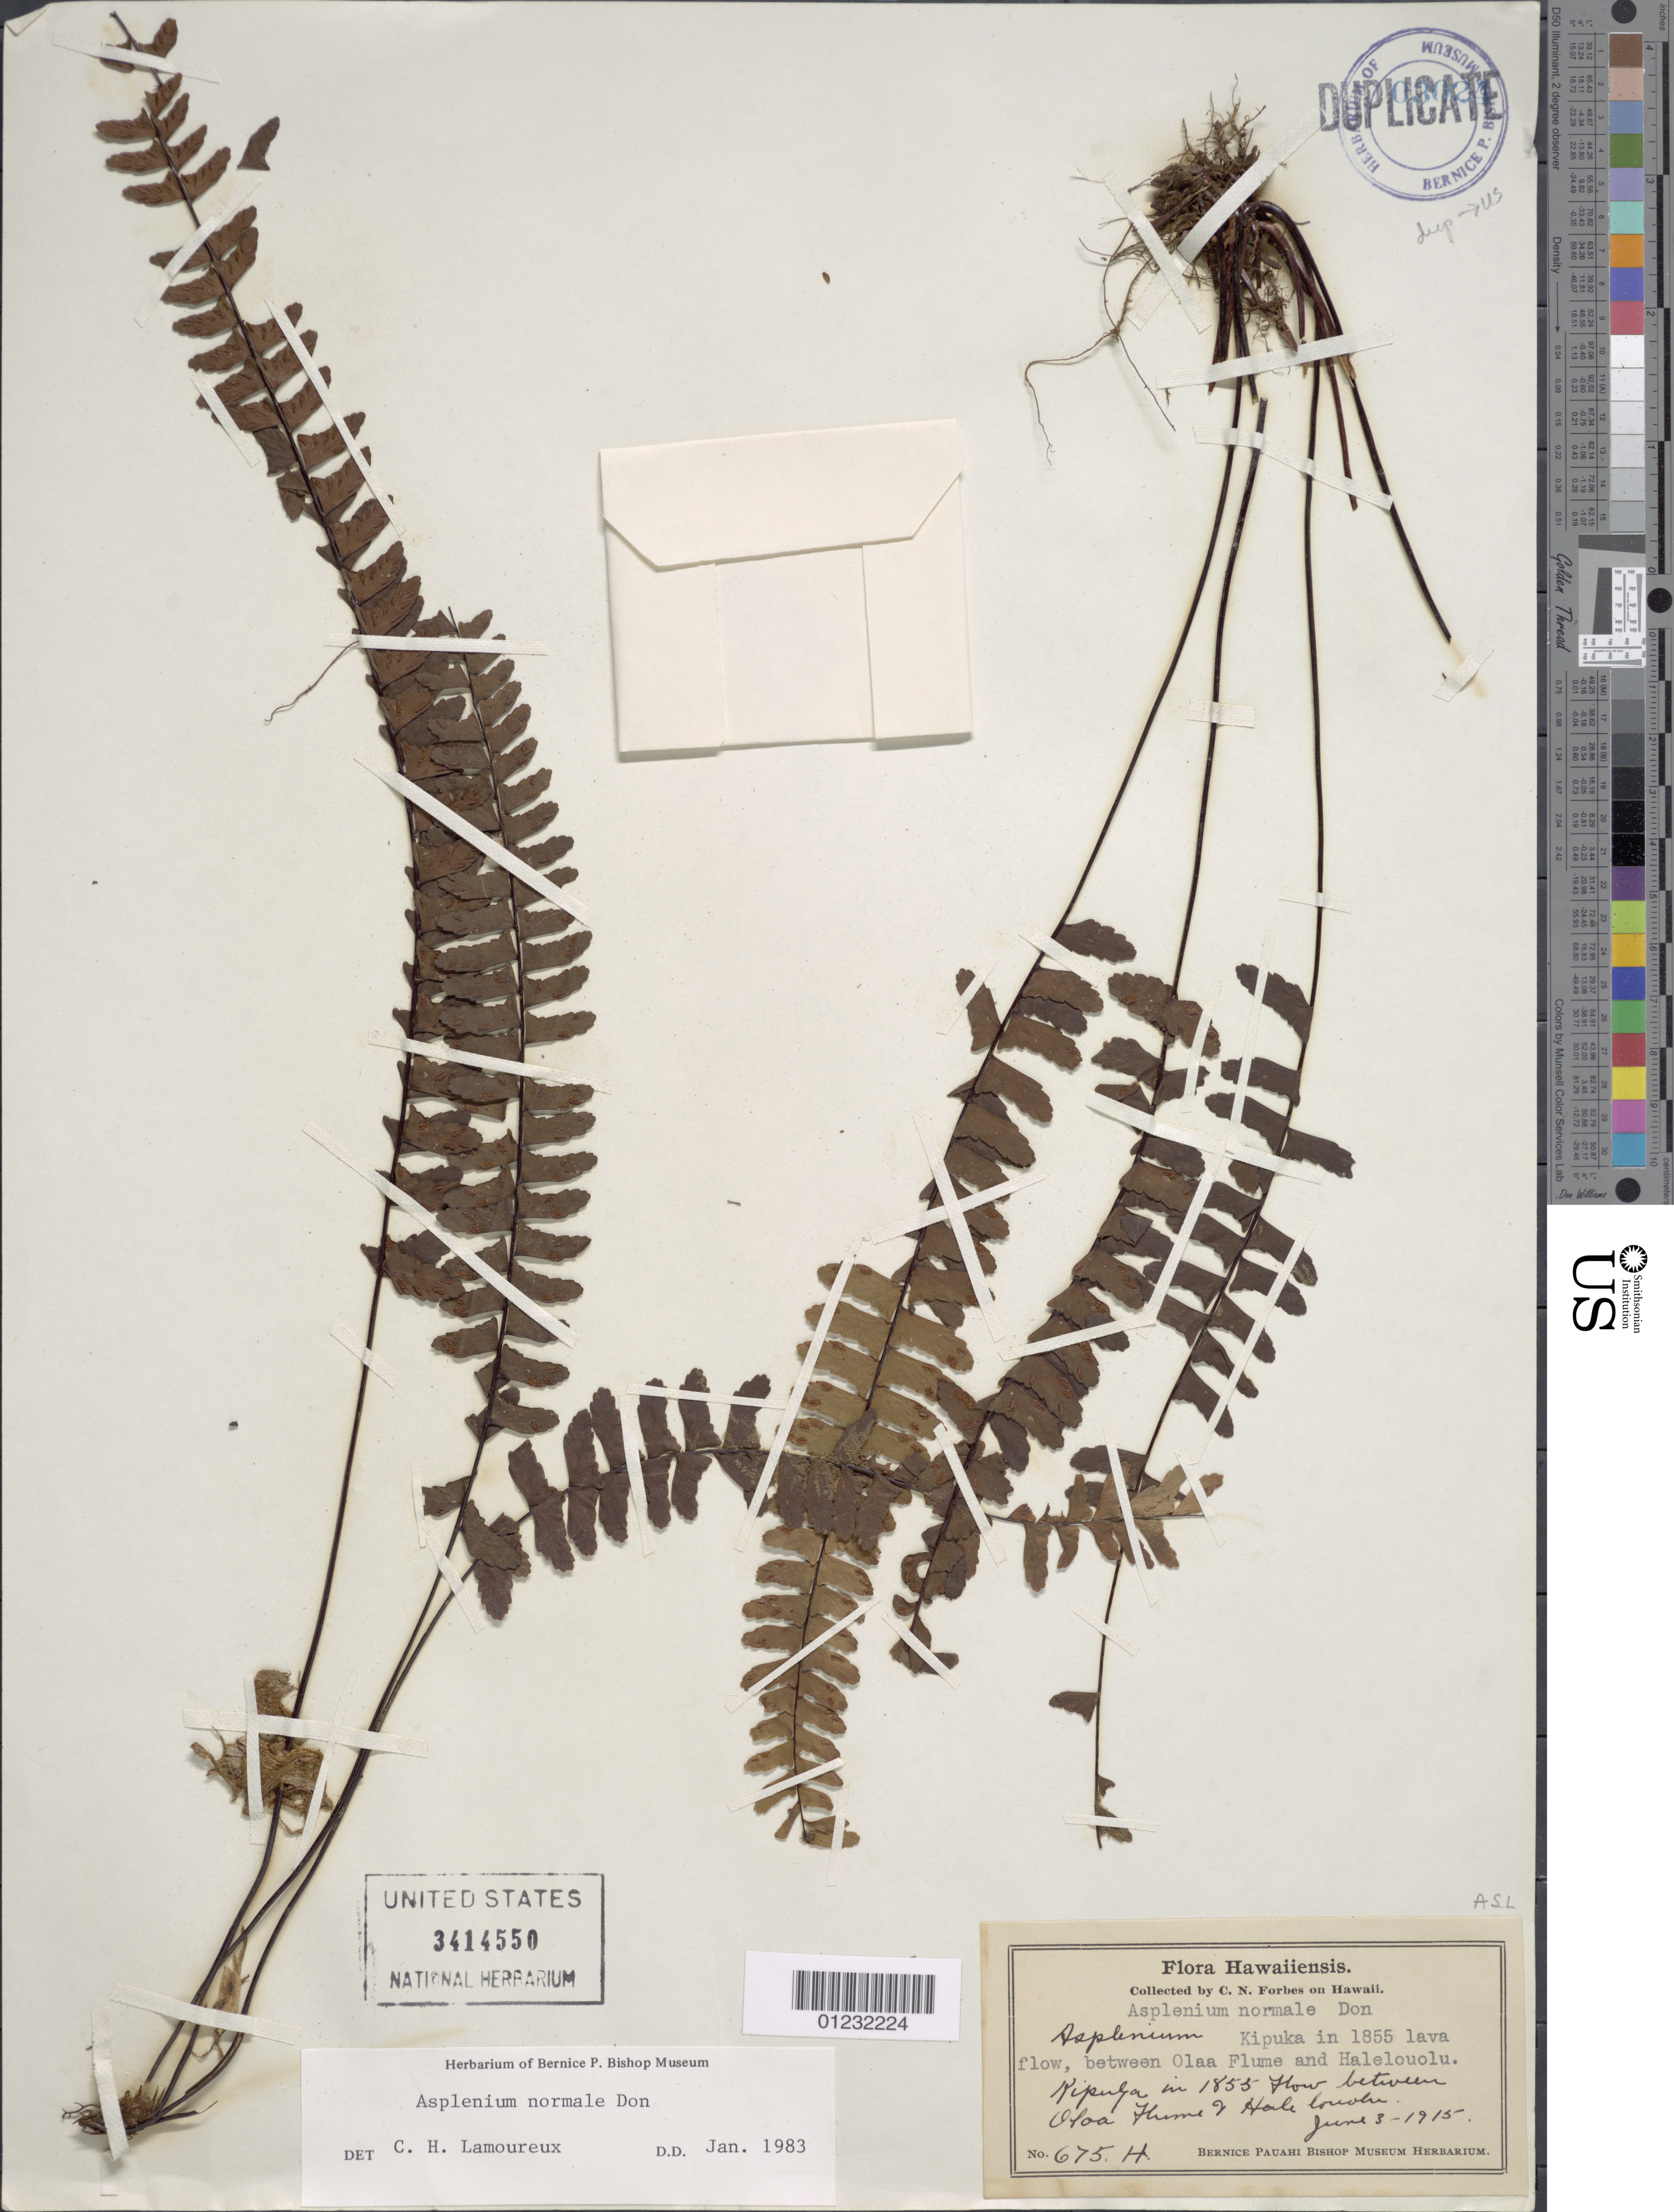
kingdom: Plantae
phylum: Tracheophyta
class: Polypodiopsida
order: Polypodiales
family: Aspleniaceae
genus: Asplenium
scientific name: Asplenium normale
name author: D. Don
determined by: Lamoureux, C. H.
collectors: C. N. Forbes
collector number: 675.H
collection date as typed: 3 Jun 1915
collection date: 1915-06-03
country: United States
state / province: Hawaii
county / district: Hawaii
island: Hawaii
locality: Kipuka in lava flow of 1855, between Olaa Flume and Haleloulu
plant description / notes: Voucher, State contract UCI1998-1 (ESP)-042 field no. Hawaii 259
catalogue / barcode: US 3414550